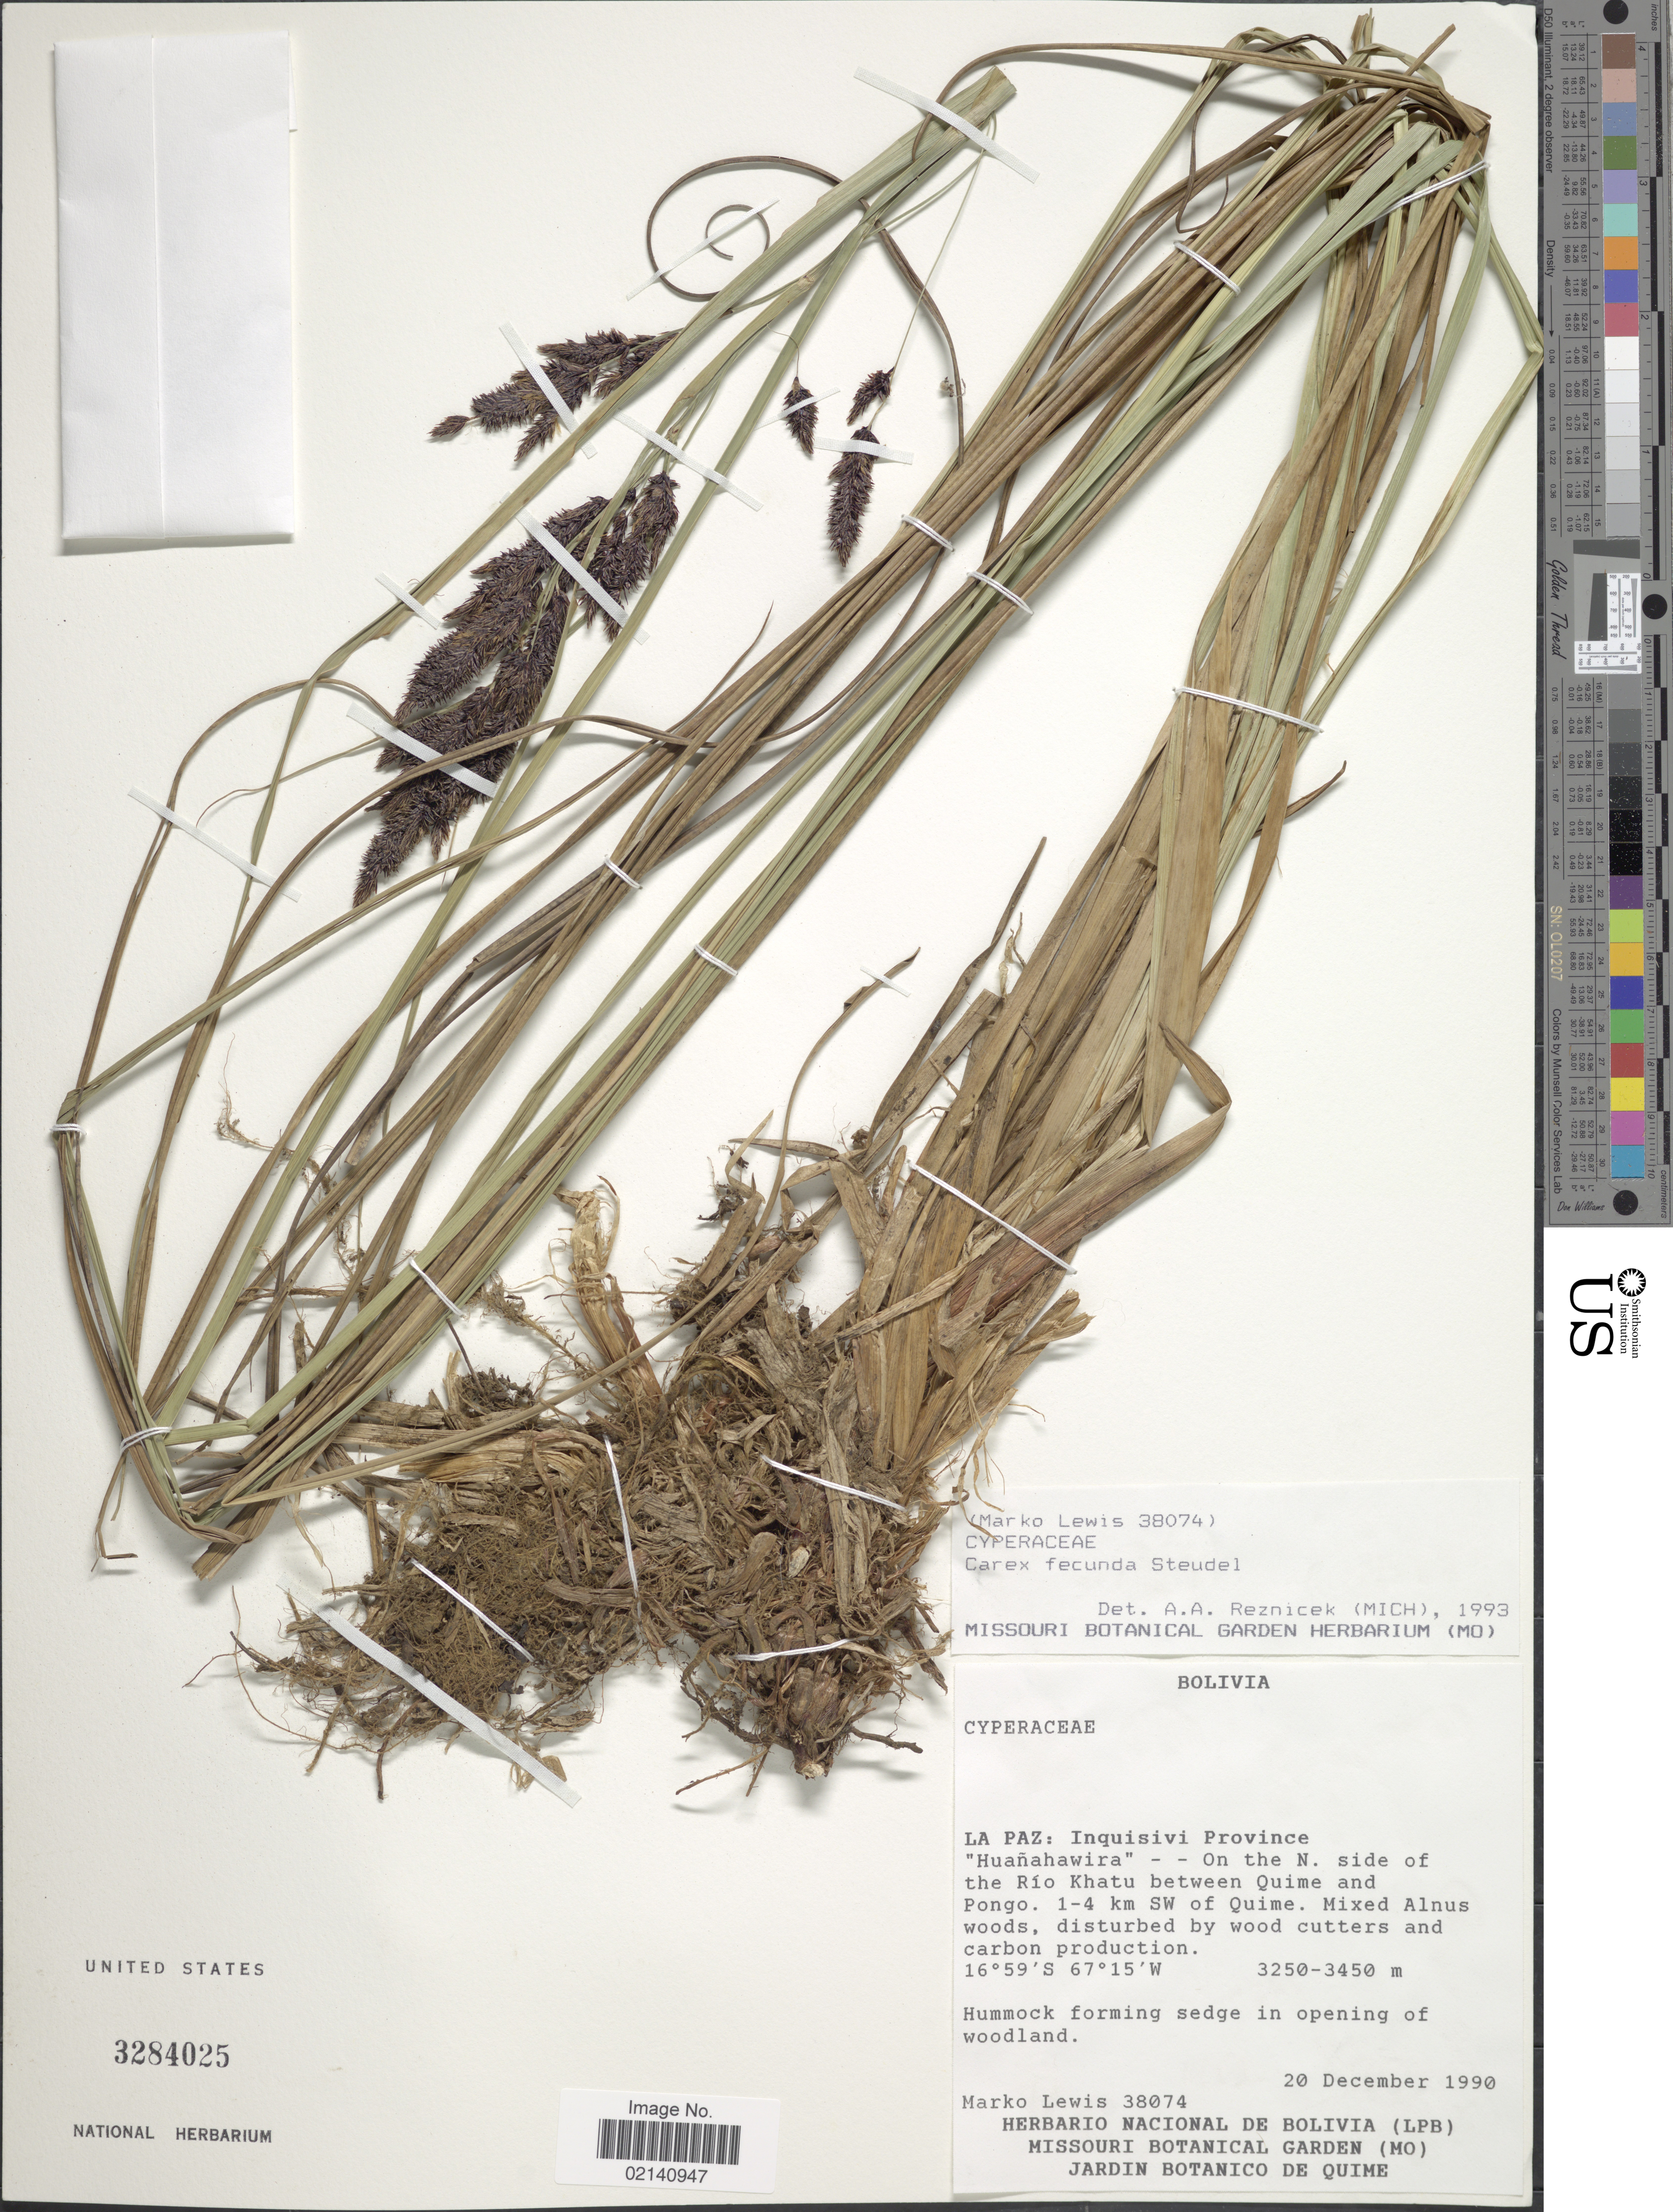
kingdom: Plantae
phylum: Tracheophyta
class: Liliopsida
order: Poales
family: Cyperaceae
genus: Carex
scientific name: Carex fecunda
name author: Steud.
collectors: M. A. Lewis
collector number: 38074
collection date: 1990-12-20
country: Bolivia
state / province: La Paz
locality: Inquisivi Province, "Huanahawira", on the N. side of the Rio Khatu between Quime and Pongo, 1-4 km SW of Quime, in opening of woodland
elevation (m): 3250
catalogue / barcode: US 3284025